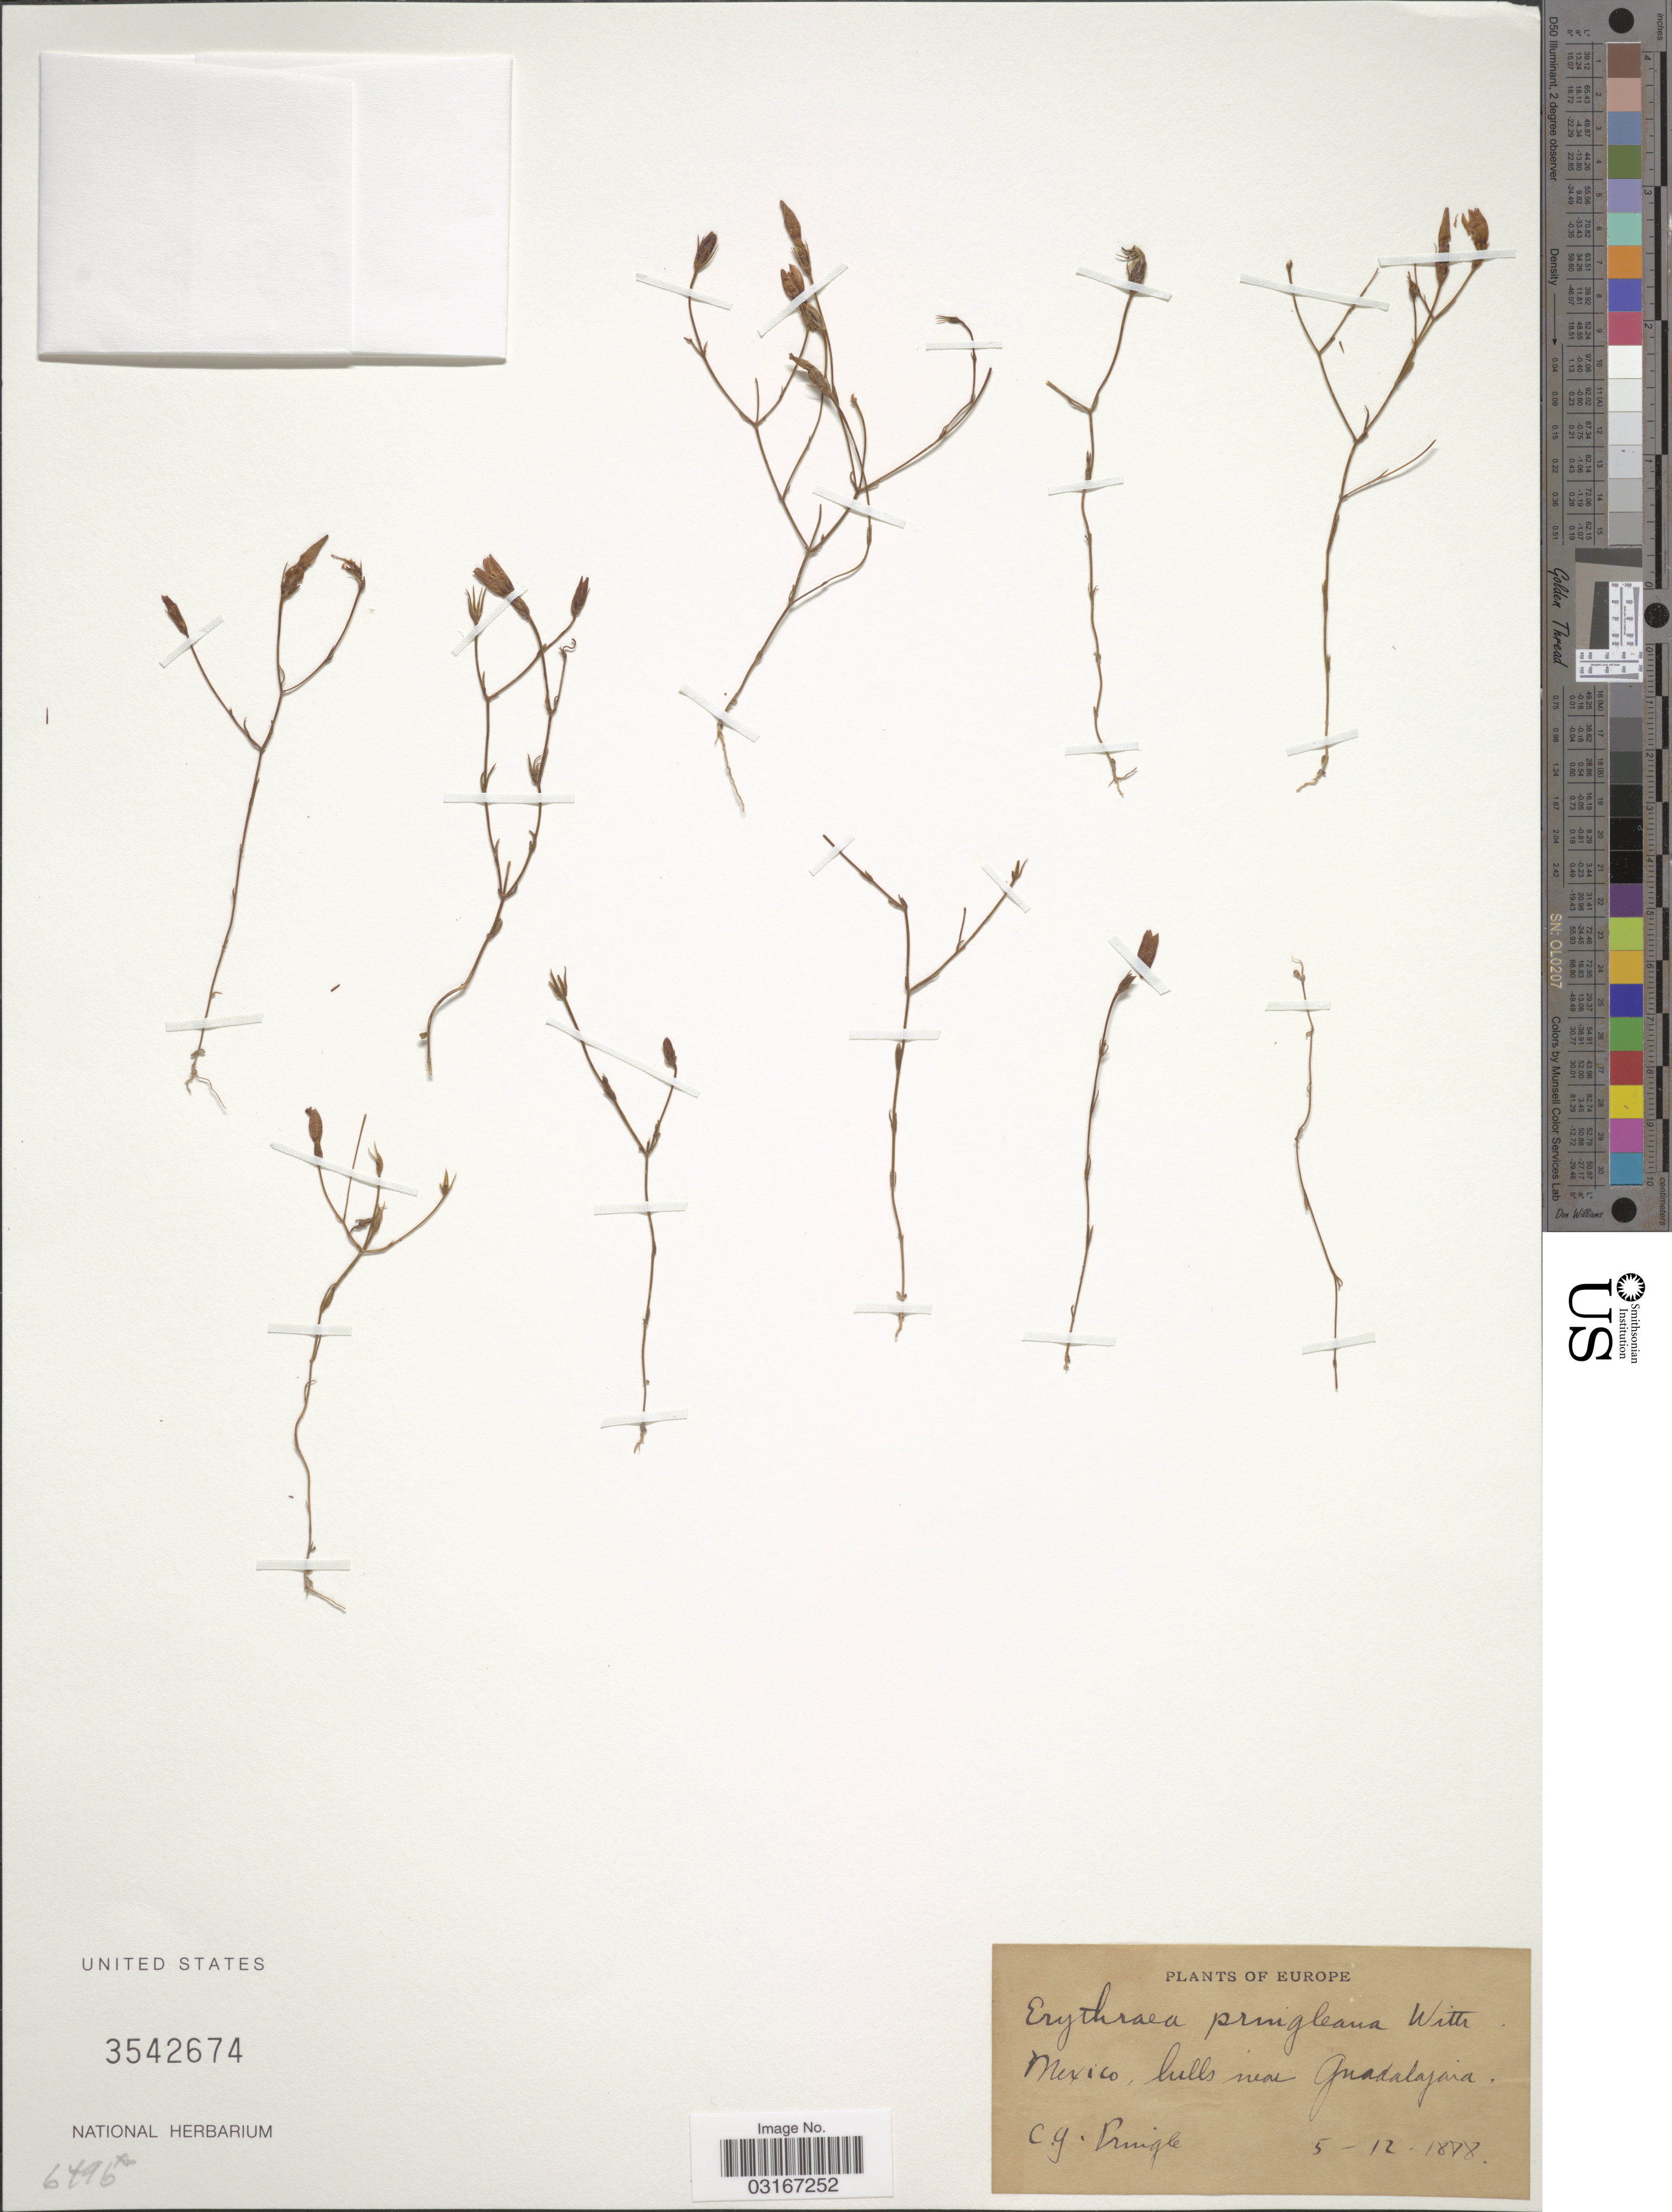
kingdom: Plantae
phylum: Tracheophyta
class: Magnoliopsida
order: Gentianales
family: Gentianaceae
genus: Centaurium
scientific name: Centaurium pringleanum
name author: (Wittr.) B.L. Rob.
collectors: C. G. Pringle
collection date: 1888-05-12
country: Mexico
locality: Hills near Guadalajara.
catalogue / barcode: US 3542674